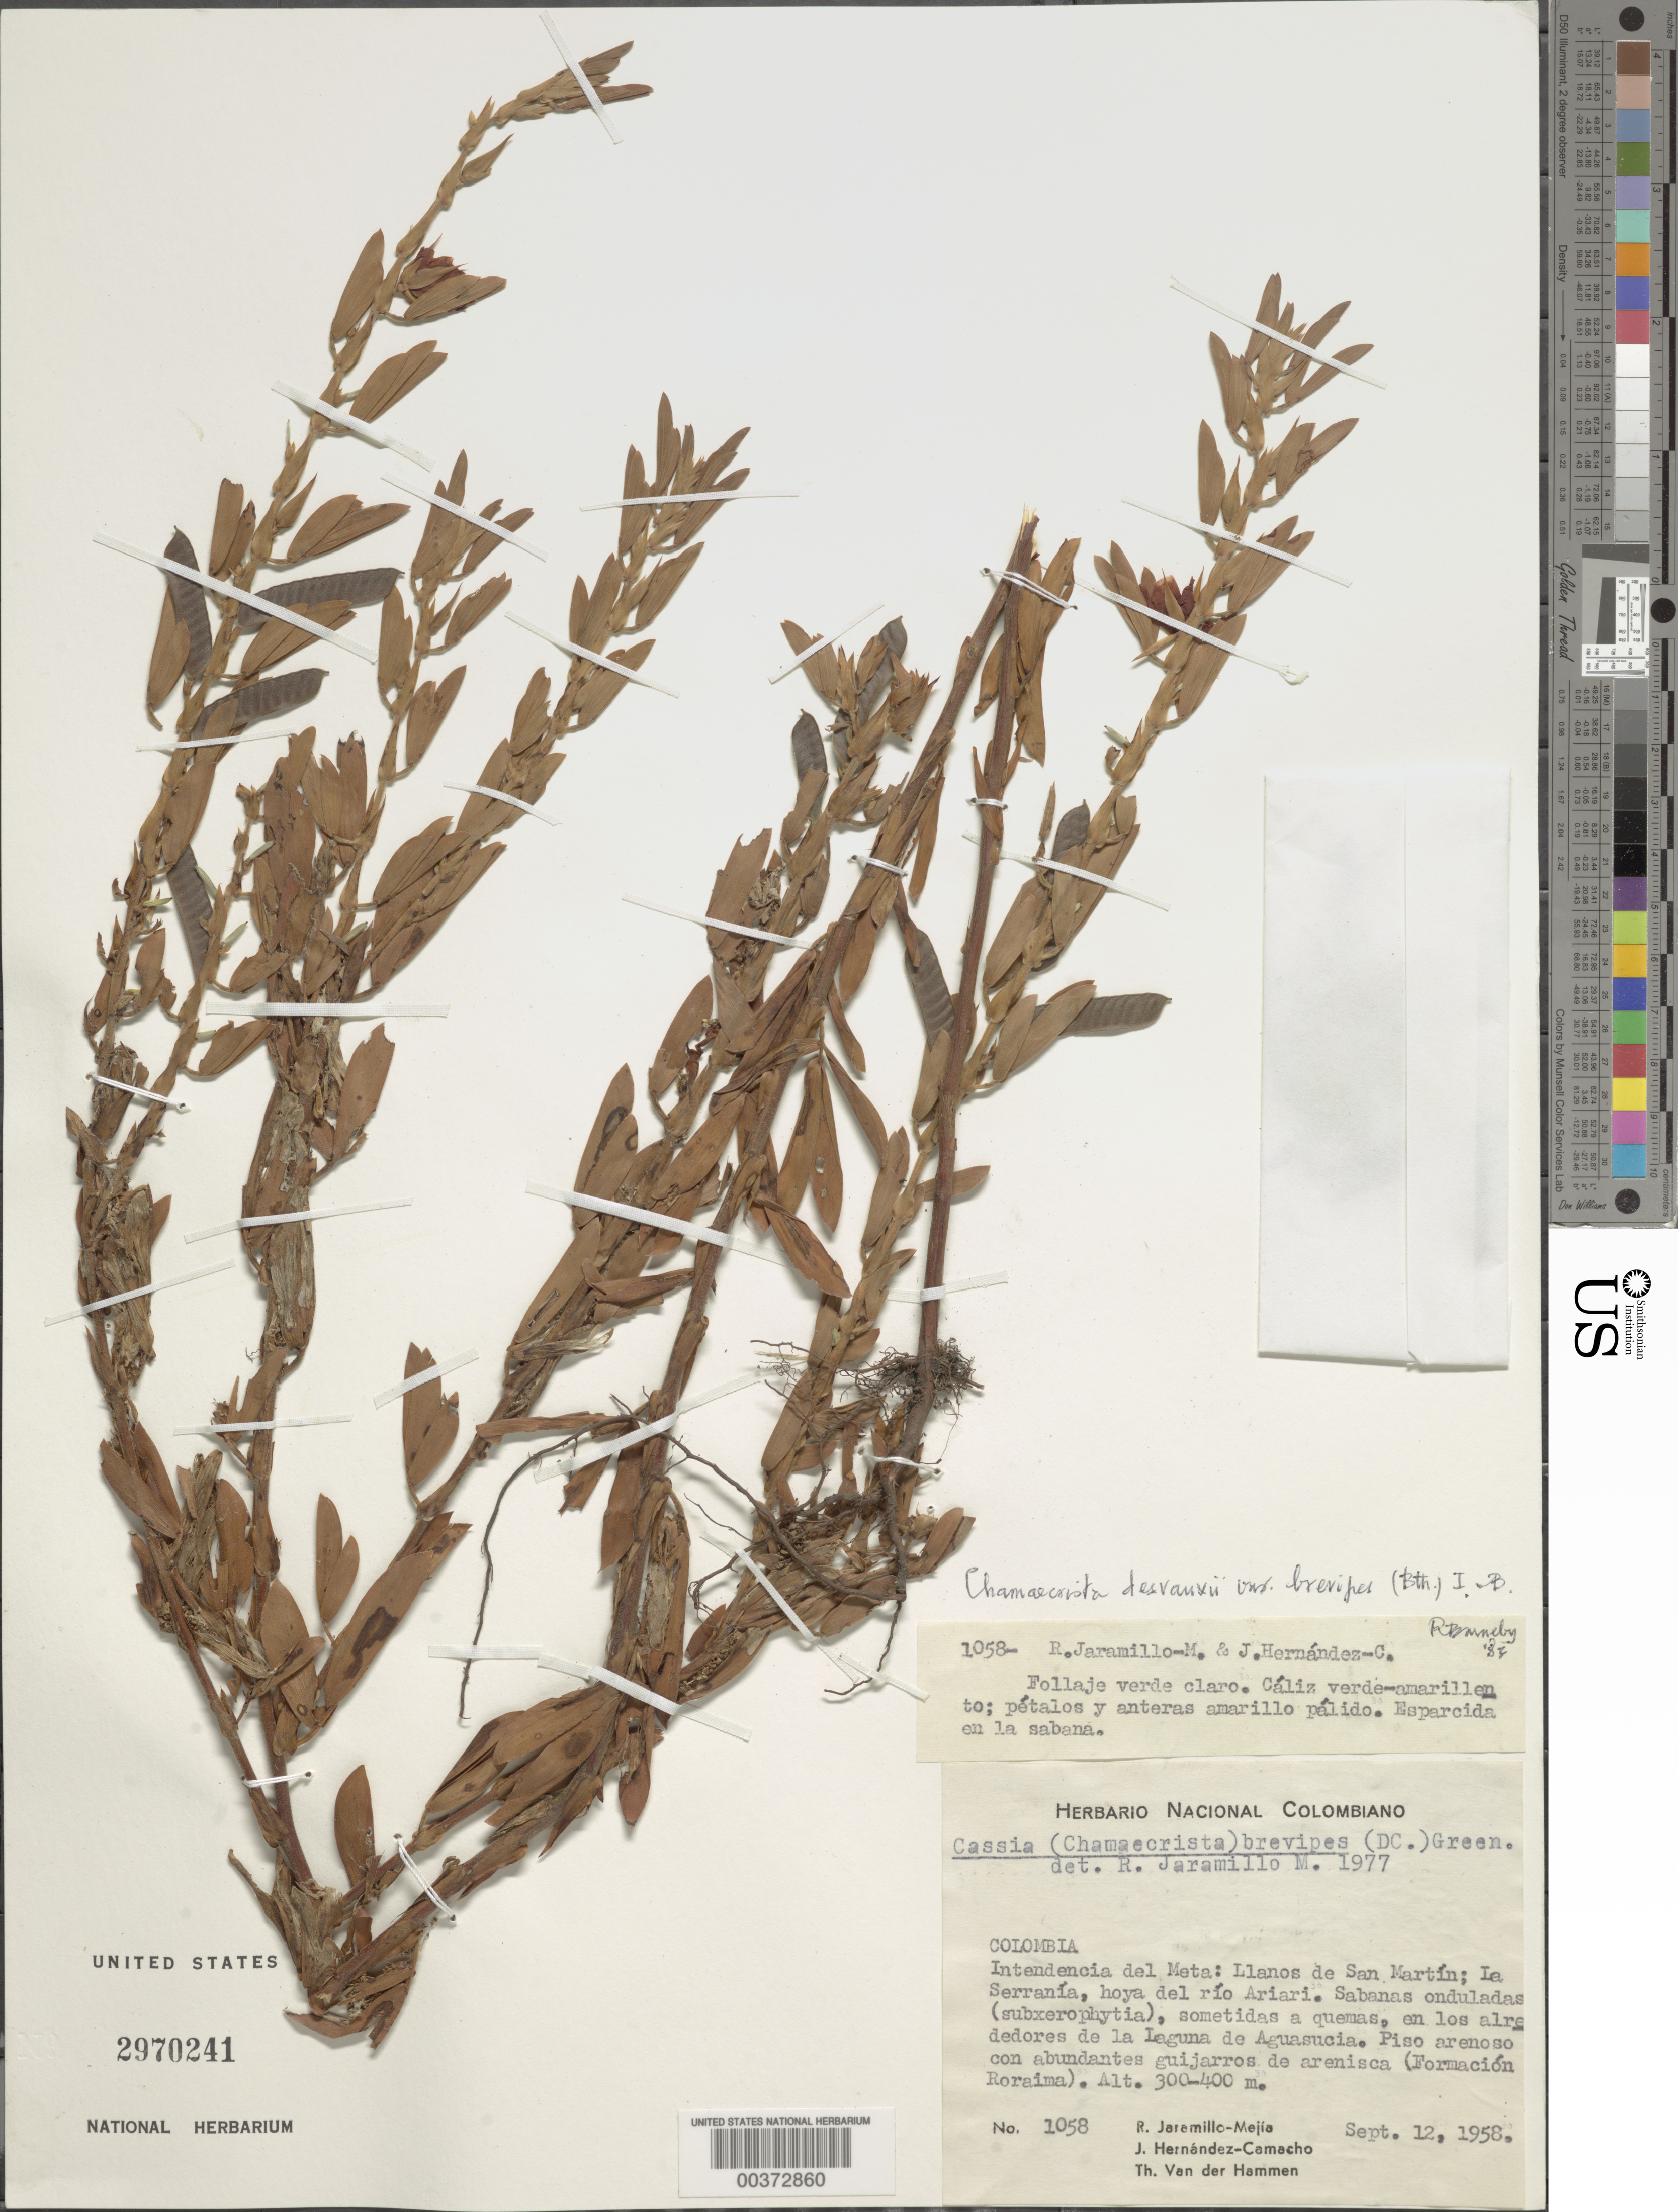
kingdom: Plantae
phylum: Tracheophyta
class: Magnoliopsida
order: Fabales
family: Fabaceae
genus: Chamaecrista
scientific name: Chamaecrista desvauxii var. brevipes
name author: (Benth.) H.S. Irwin & Barneby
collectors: R. Jaramillo M., J. Hernández C. & T. Hammen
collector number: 1058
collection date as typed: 12 Sep 1958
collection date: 1958-09-12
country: Colombia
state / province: Meta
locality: Llanos de San Martin; la Serrania, Hoya del Rio Ariari; en los Alrededores de la Laguna de Aguasucia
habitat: Sabanas onduladas (subxerophytia)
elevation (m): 300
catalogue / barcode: US 2970241